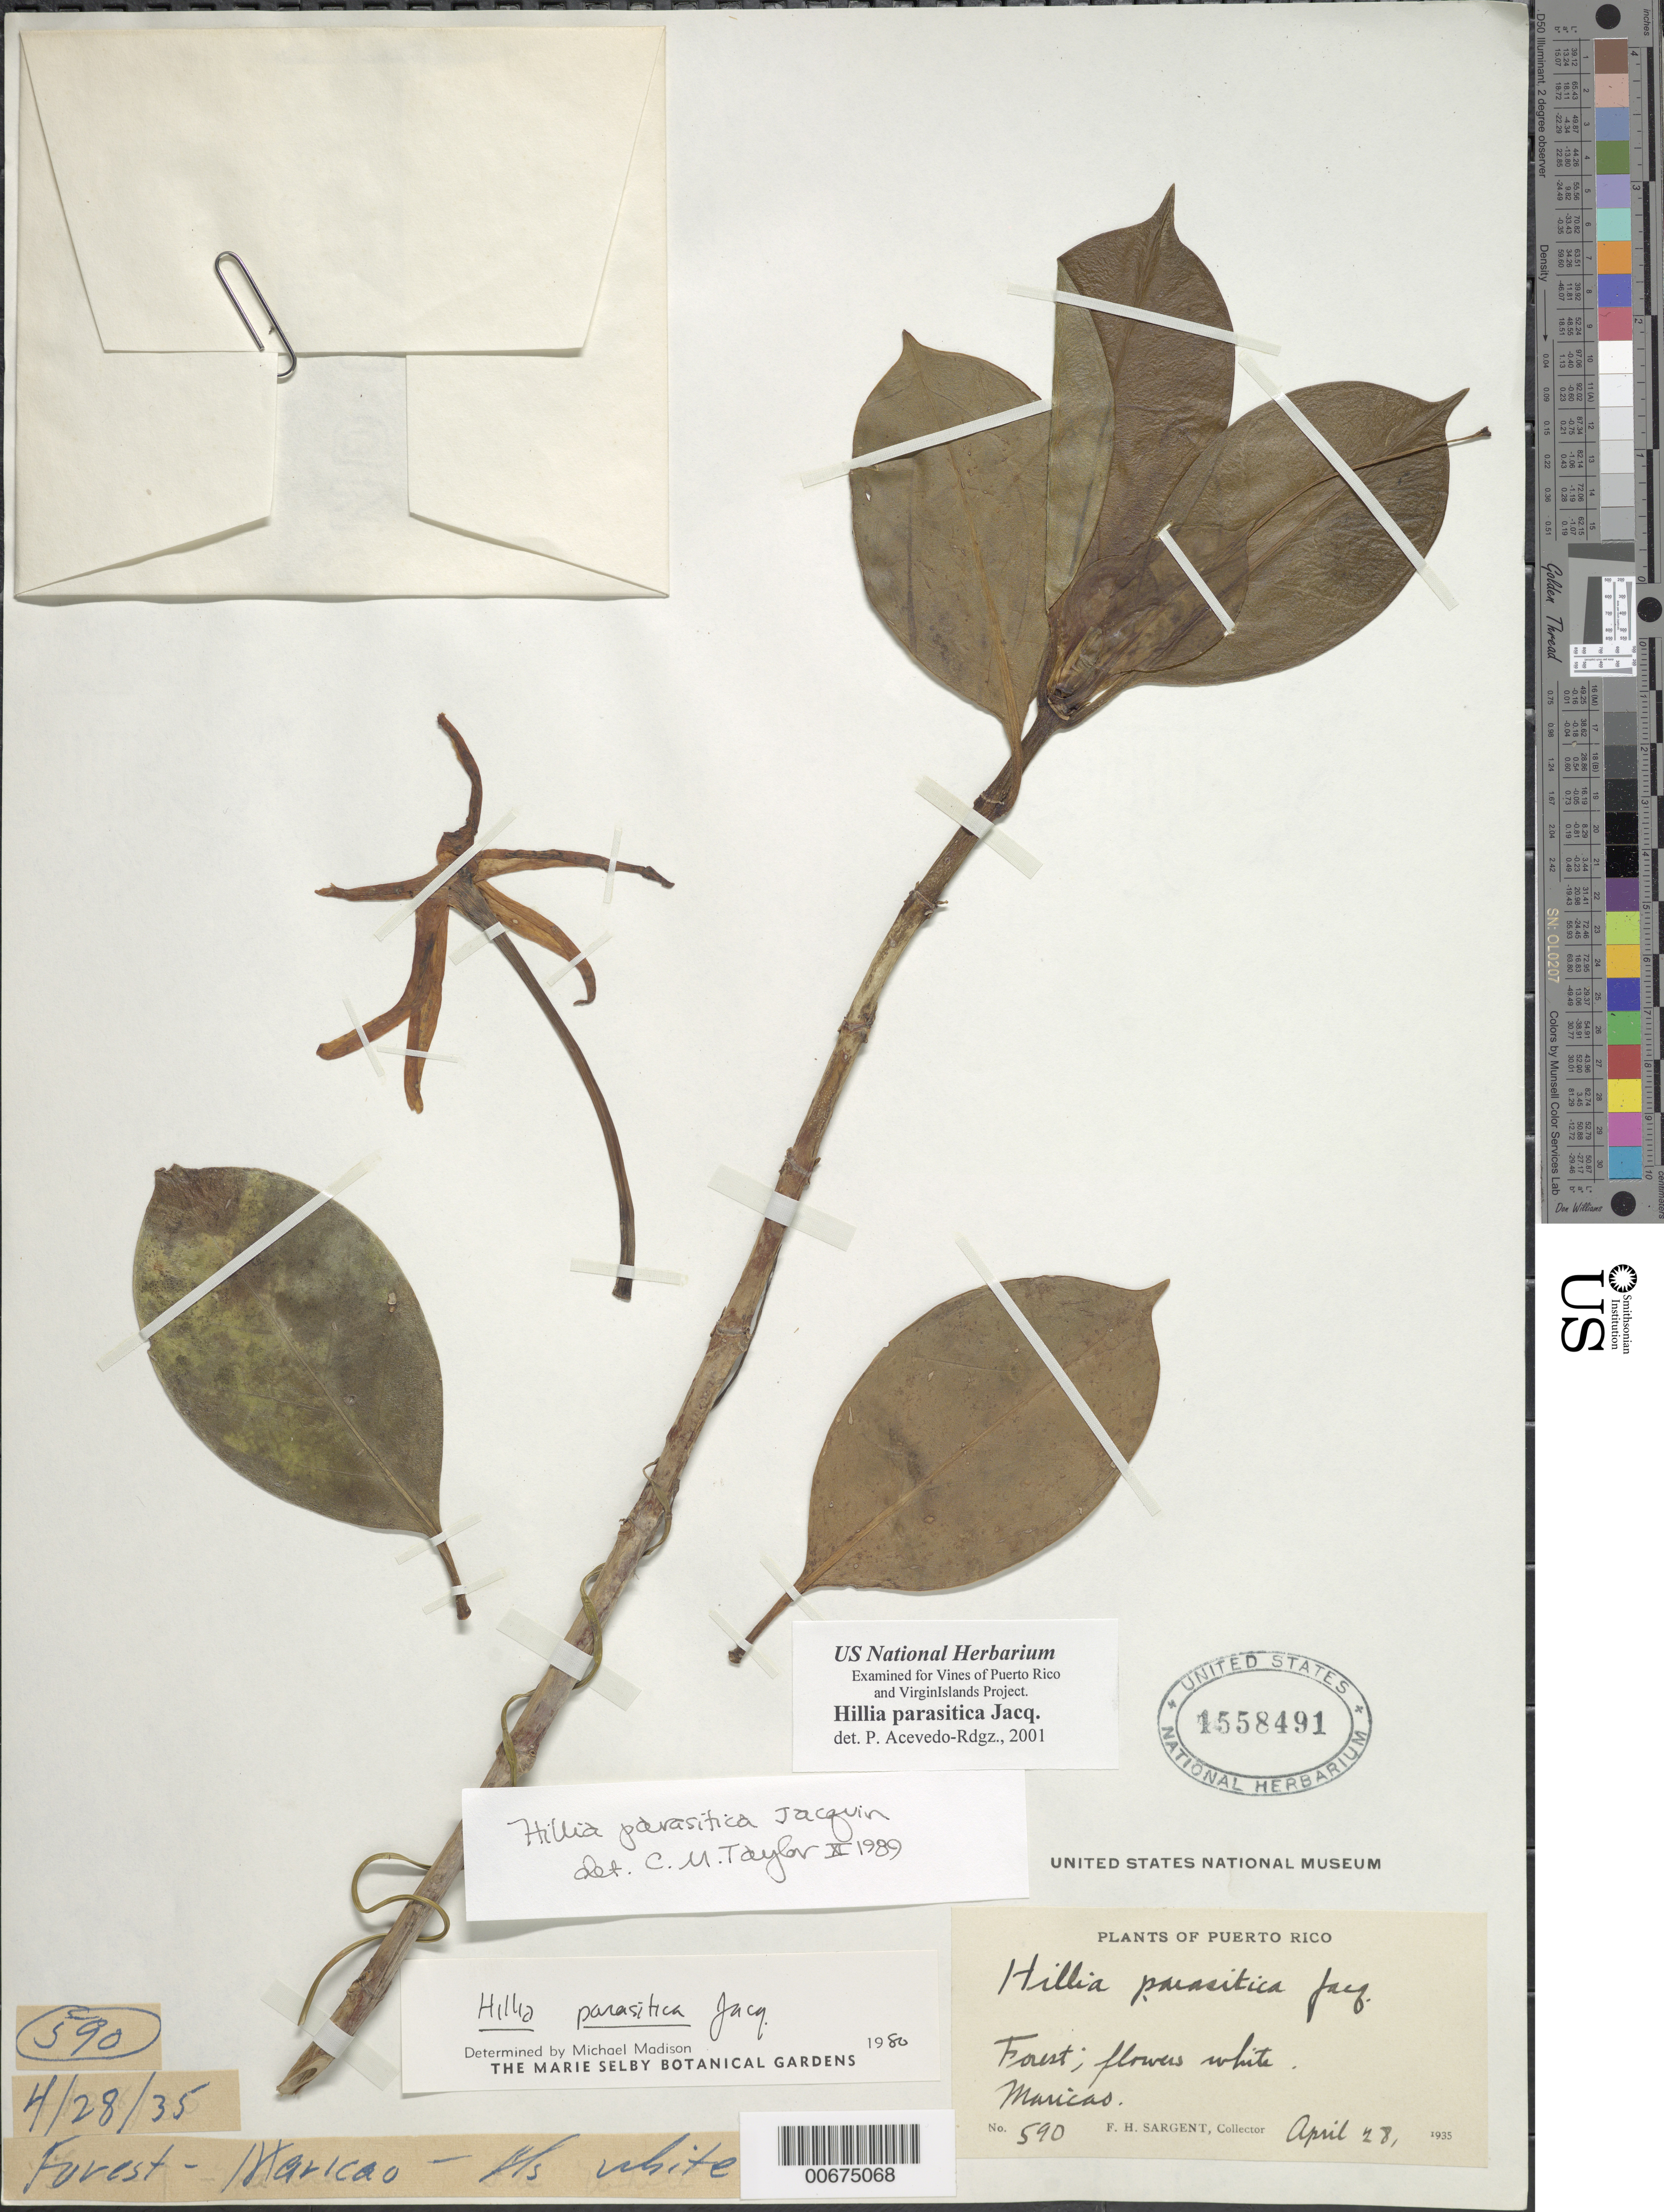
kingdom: Plantae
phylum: Tracheophyta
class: Magnoliopsida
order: Gentianales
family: Rubiaceae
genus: Hillia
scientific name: Hillia parasitica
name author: Jacq.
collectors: F. H. Sargent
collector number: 590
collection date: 1935-04-28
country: Puerto Rico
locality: Maricas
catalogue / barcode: US 1558491